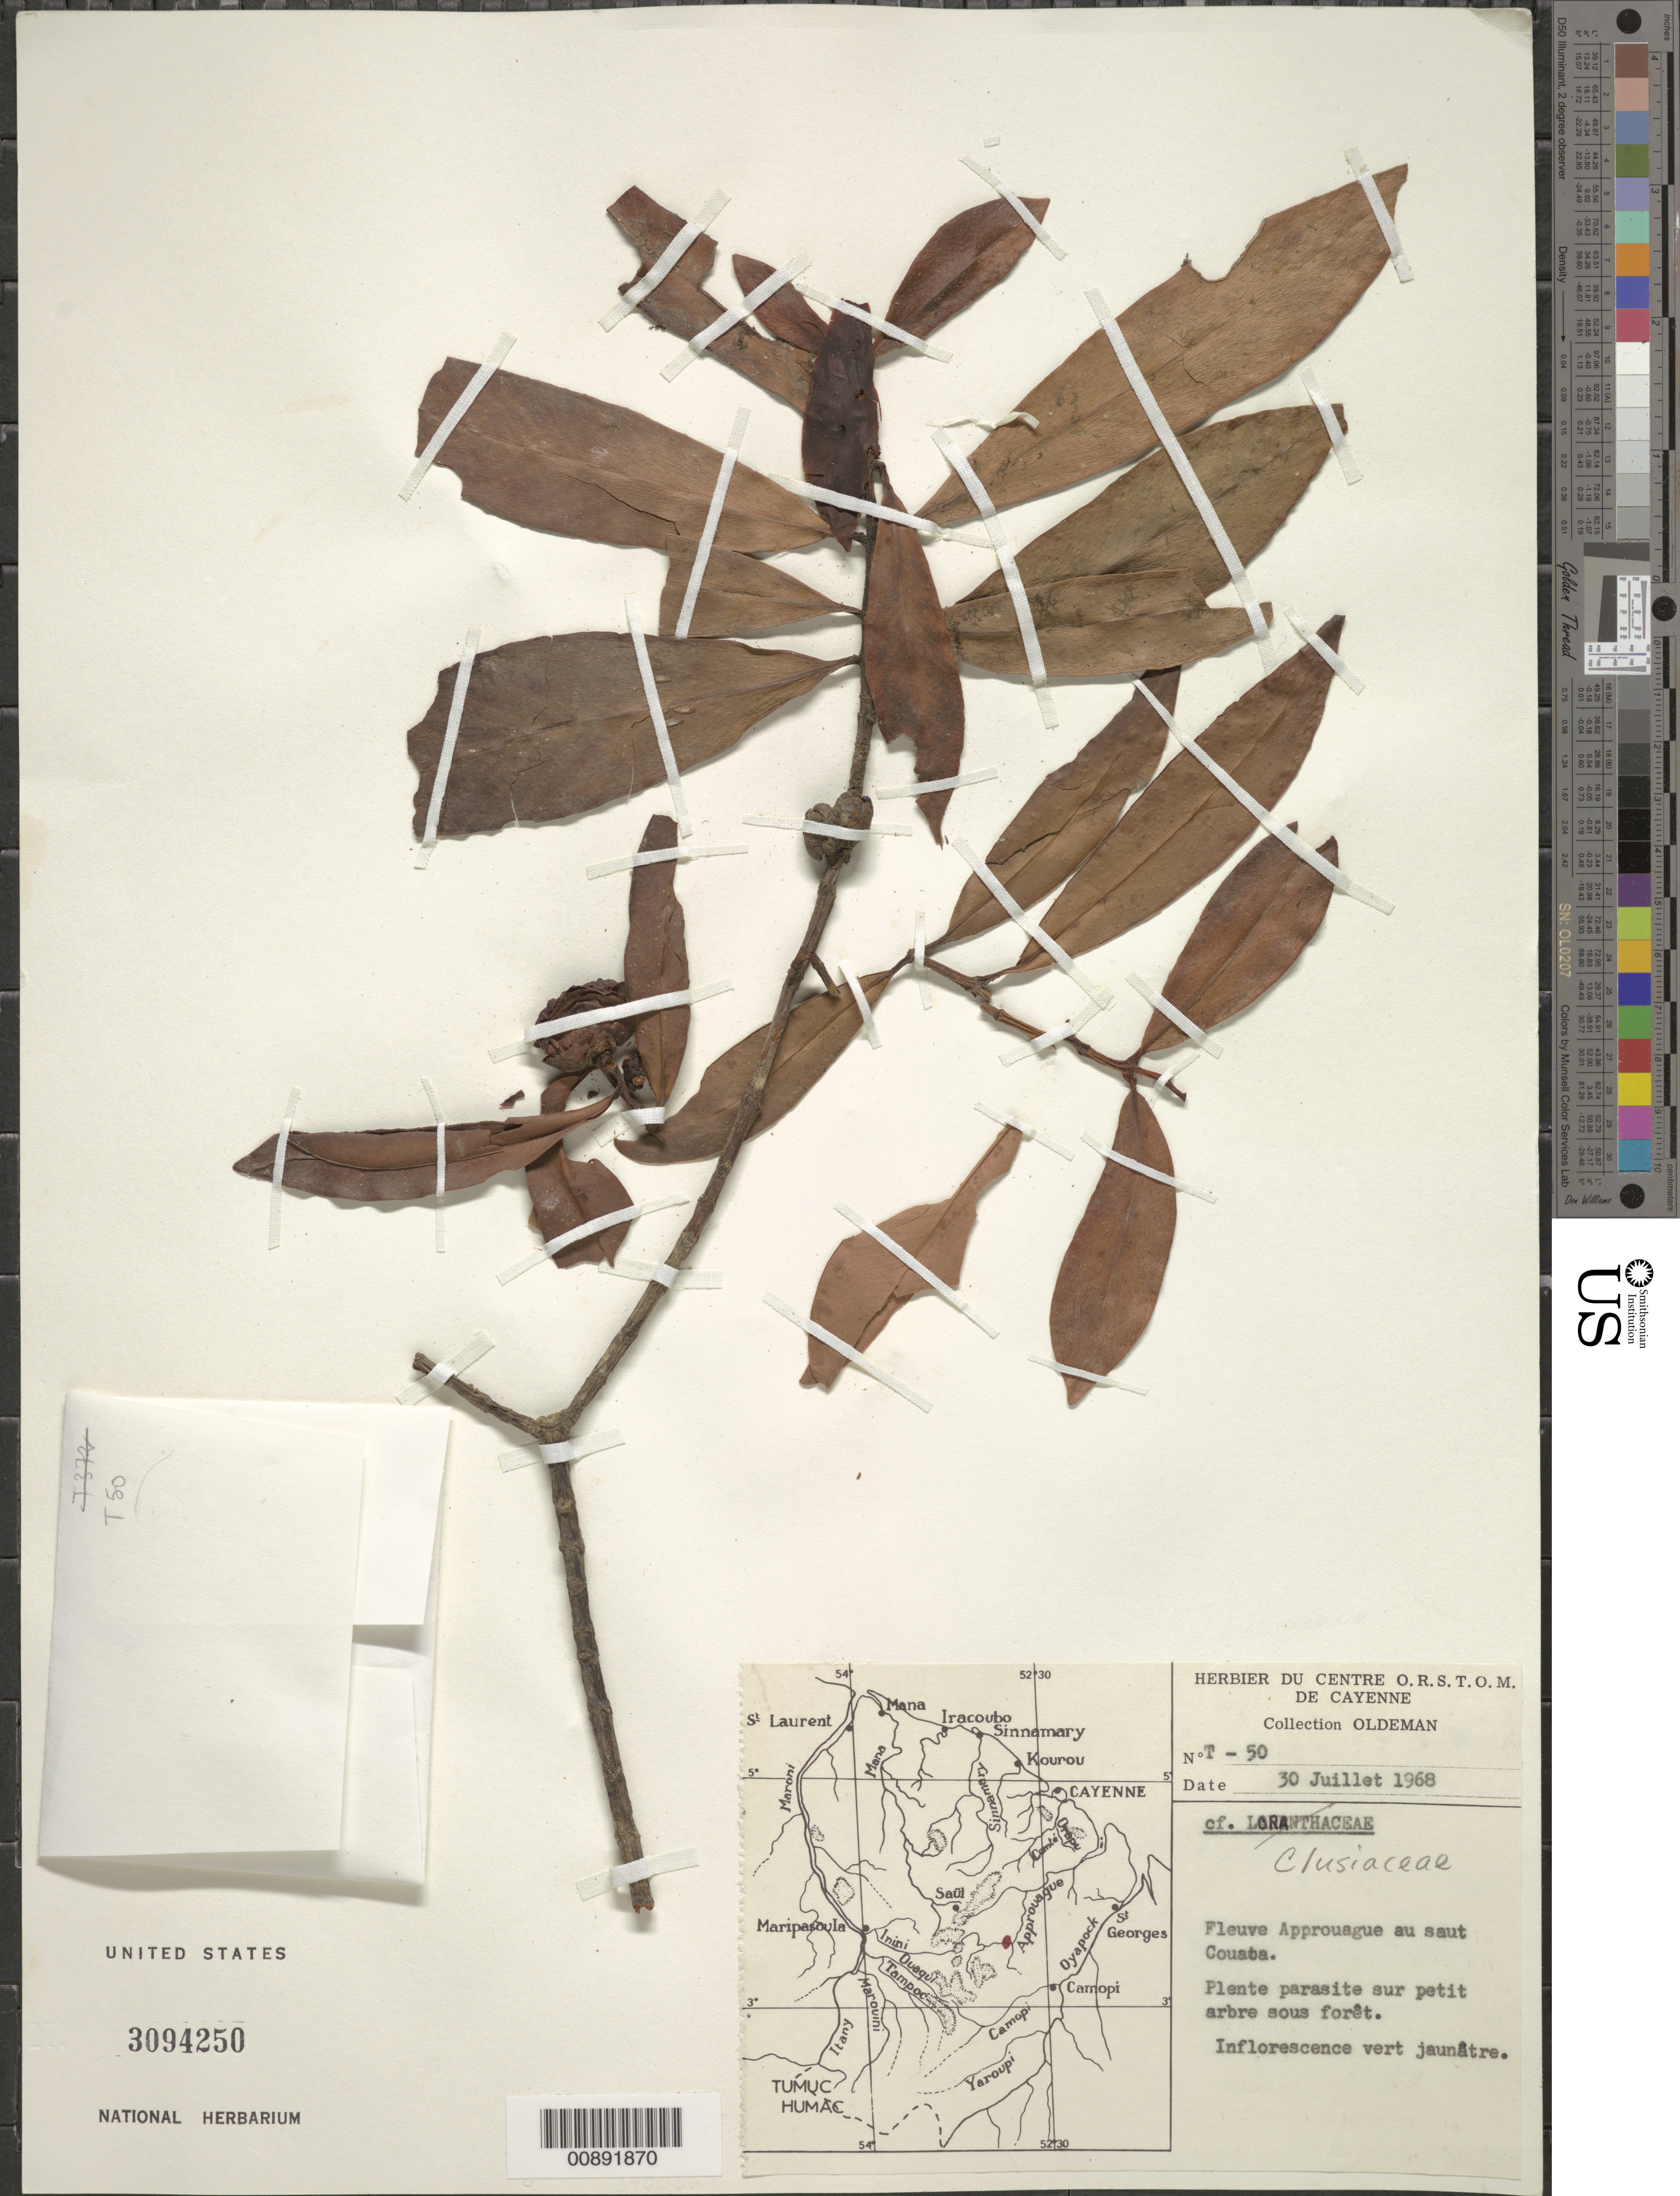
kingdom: Plantae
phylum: Tracheophyta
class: Magnoliopsida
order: Malpighiales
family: Clusiaceae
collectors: R. Oldeman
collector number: T 50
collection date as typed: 30-Jul-68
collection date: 1968-07-30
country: French Guiana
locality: Approuague R., au Saut Couata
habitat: Sur petit arbre sous foret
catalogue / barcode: US 3094250